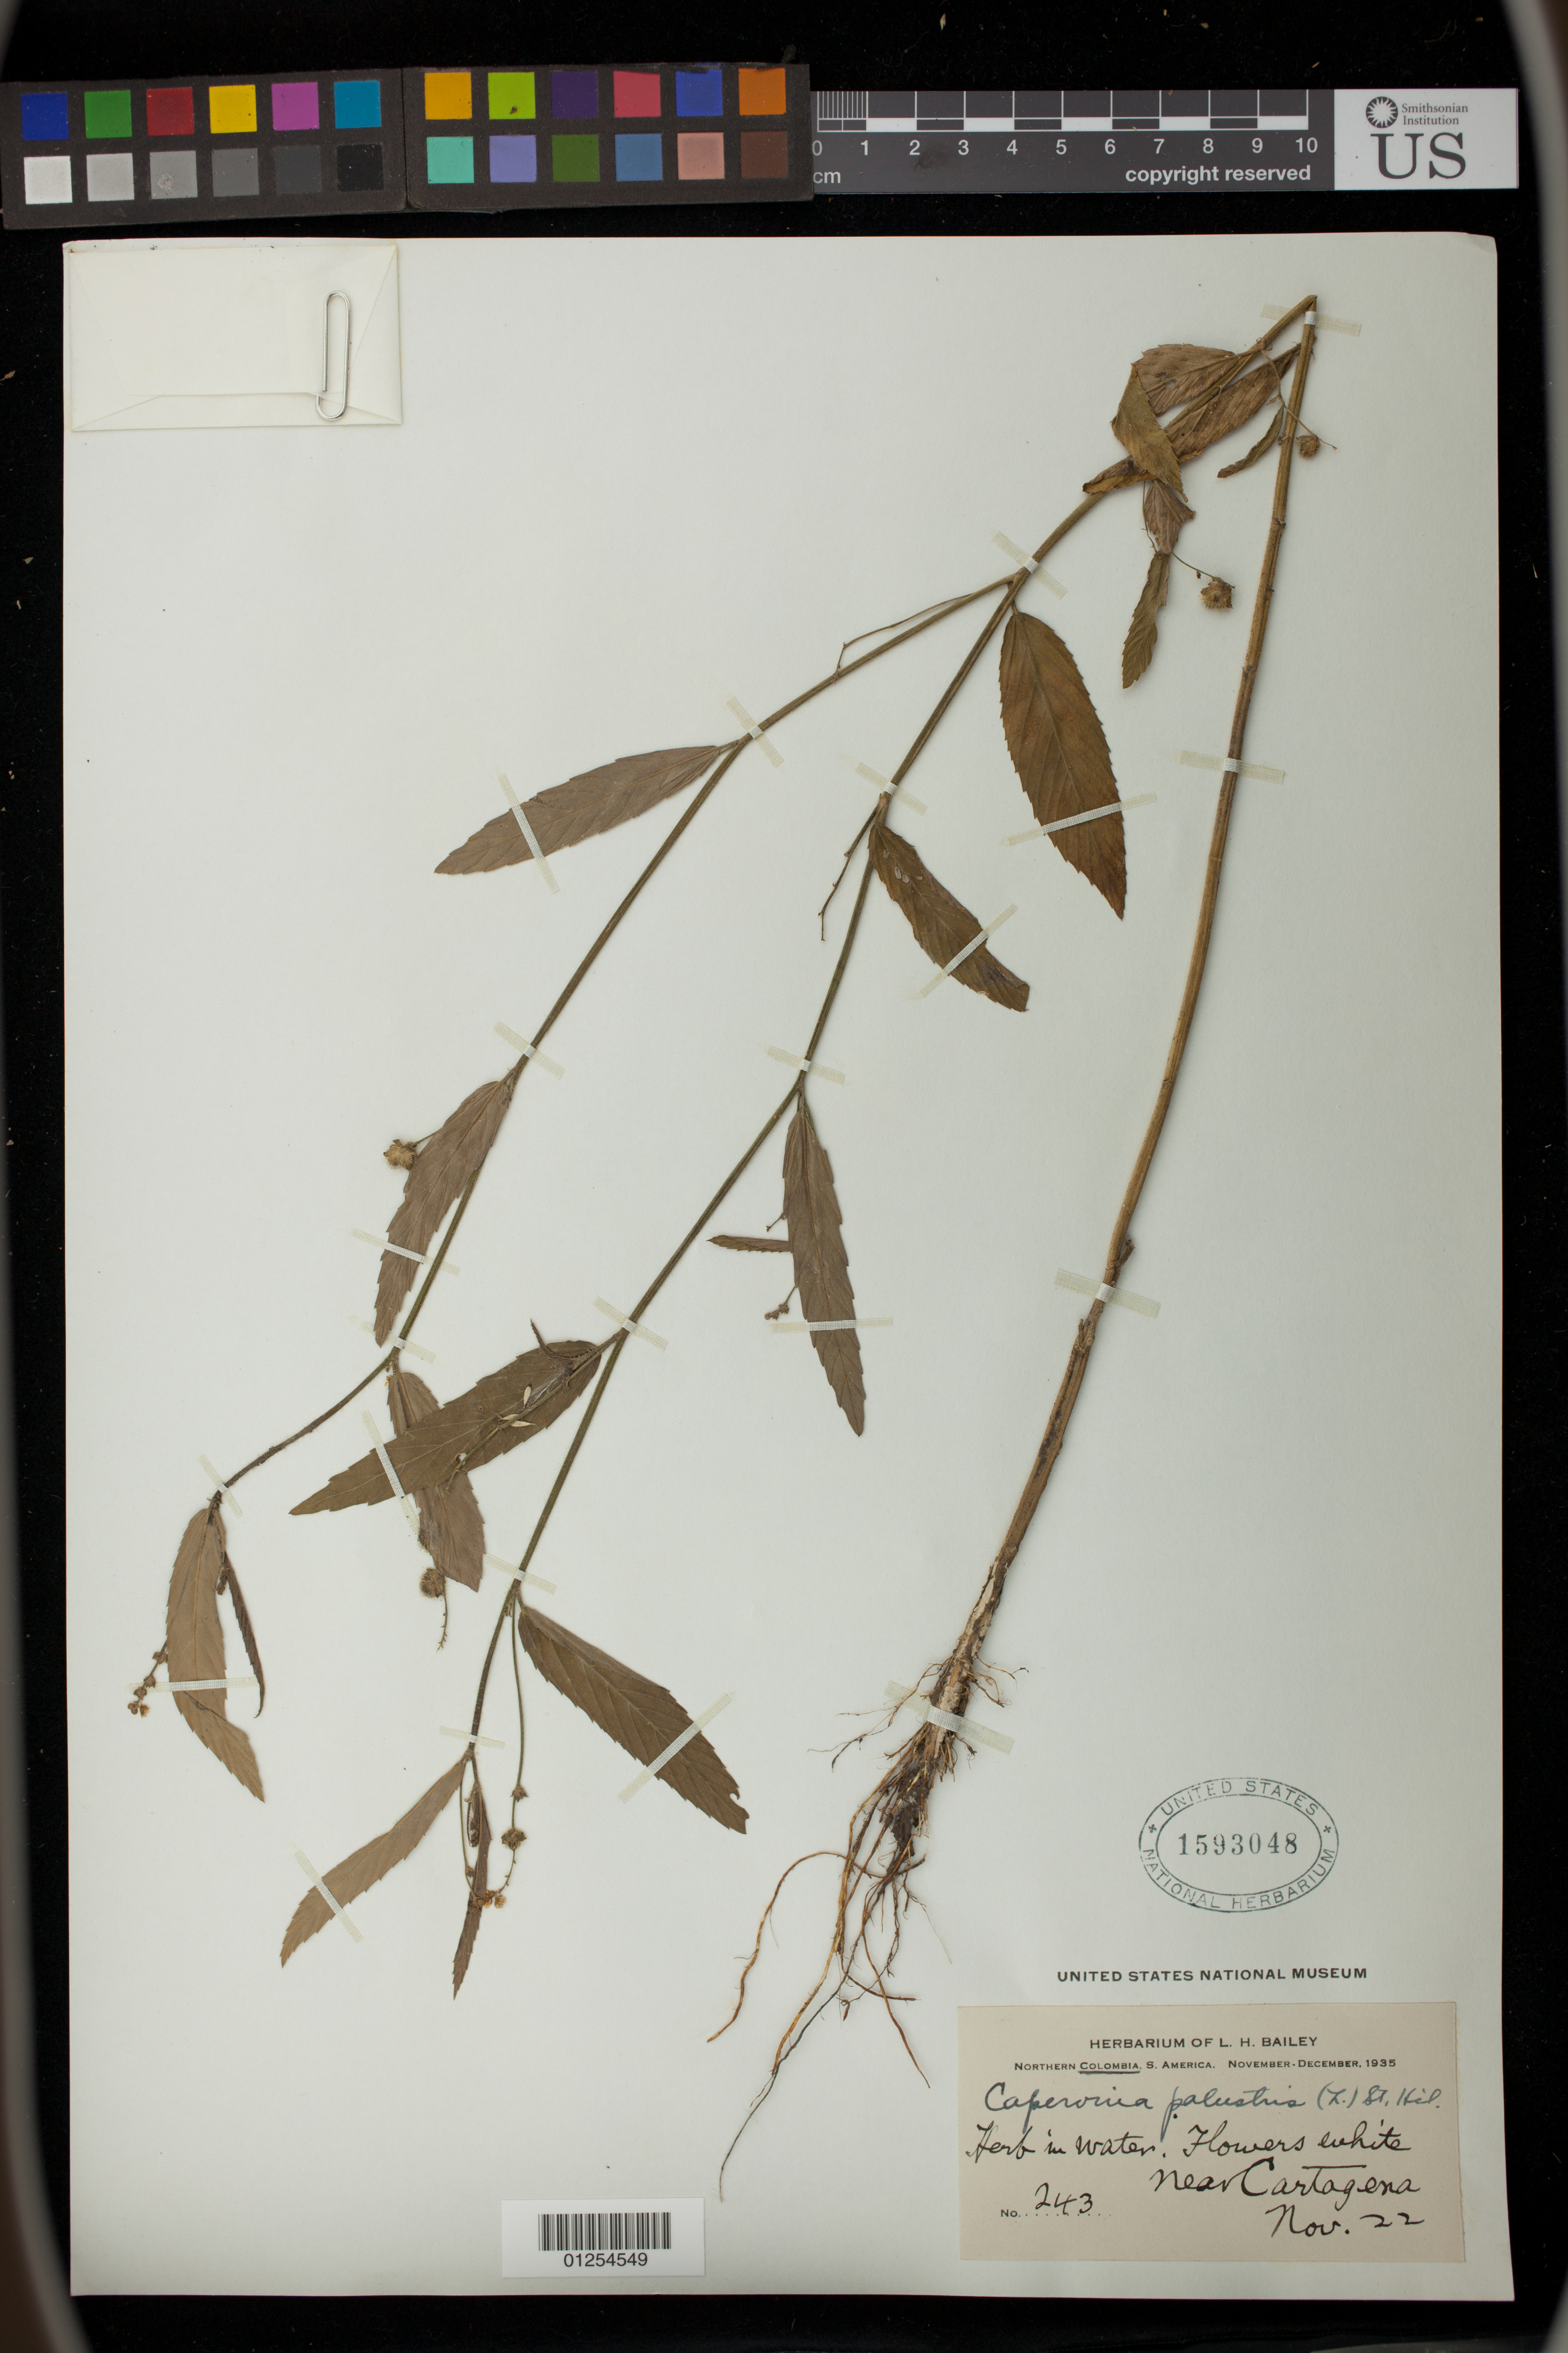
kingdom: Plantae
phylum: Tracheophyta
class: Magnoliopsida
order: Malpighiales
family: Euphorbiaceae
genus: Caperonia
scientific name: Caperonia palustris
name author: (L.) A. St.-Hil.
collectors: L. H. Bailey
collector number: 243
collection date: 1935-11-22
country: Colombia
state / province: Bolivar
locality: Near Cartagena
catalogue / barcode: US 1593048